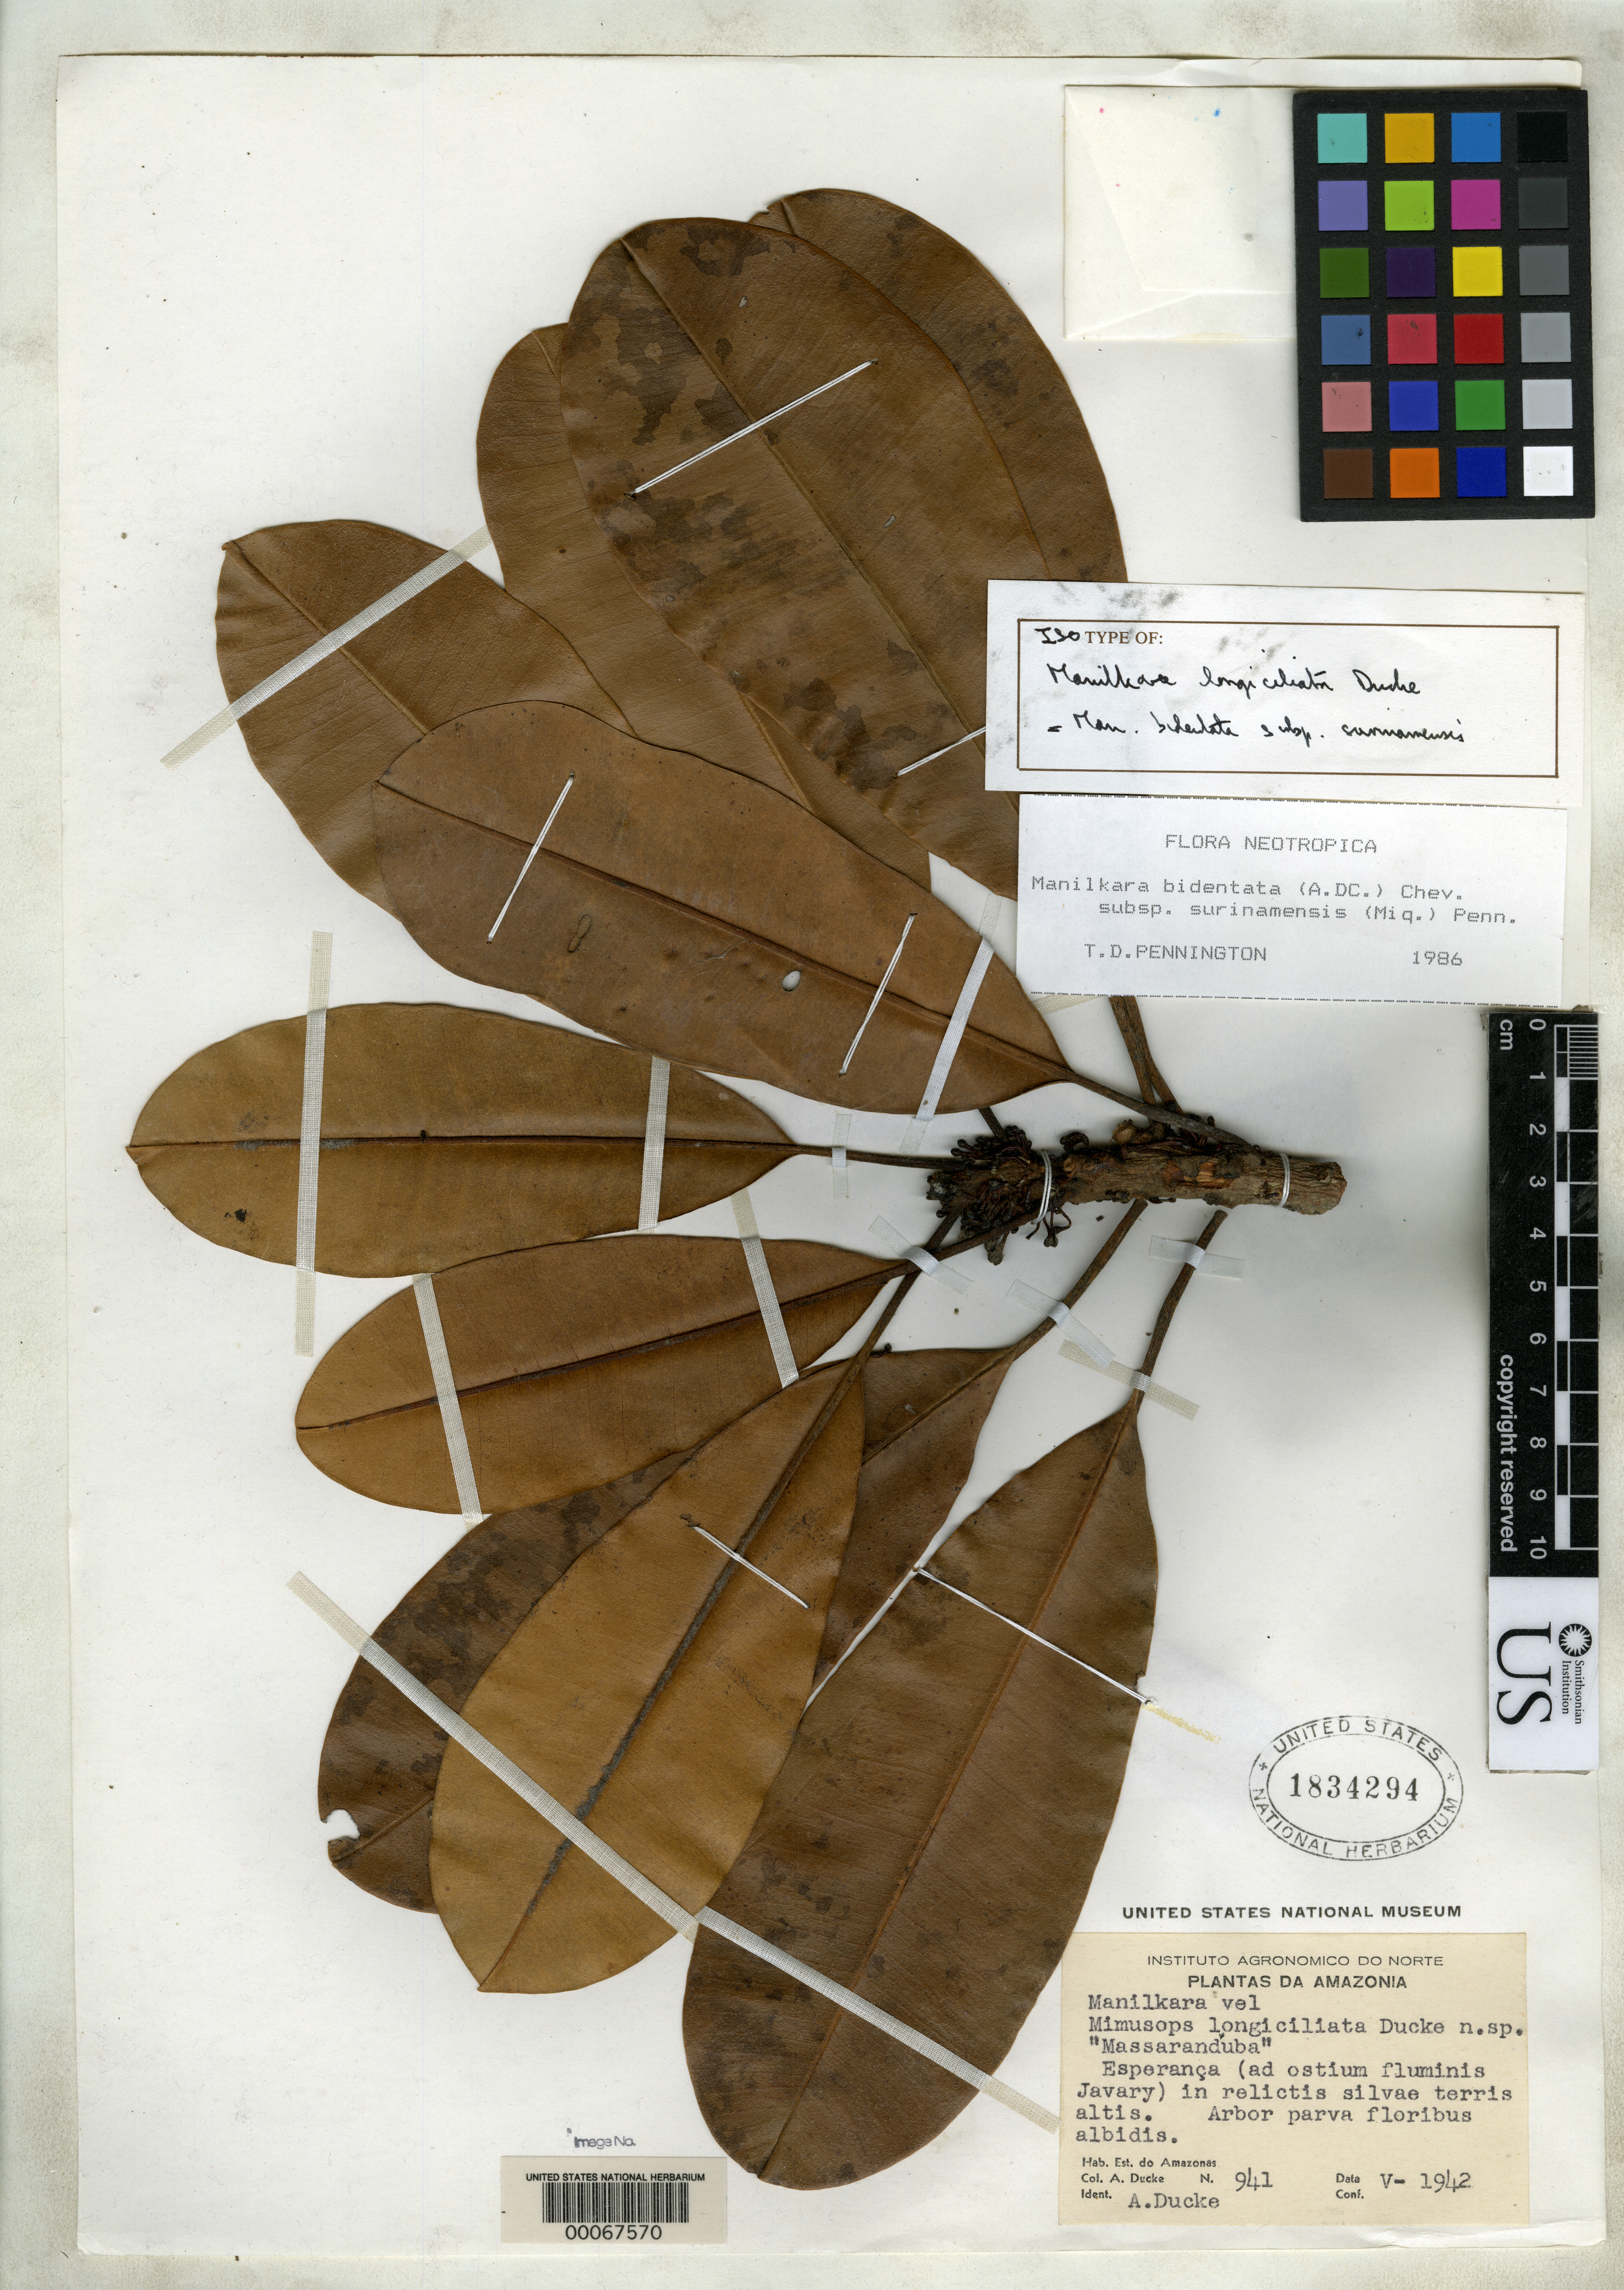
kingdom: Plantae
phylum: Tracheophyta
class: Magnoliopsida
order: Ericales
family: Sapotaceae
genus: Manilkara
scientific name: Manilkara longiciliata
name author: Ducke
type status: Isotype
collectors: A. Ducke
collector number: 941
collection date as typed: May 1942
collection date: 1942-05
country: Brazil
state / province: Amazonas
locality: Esperanca.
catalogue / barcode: US 1834294